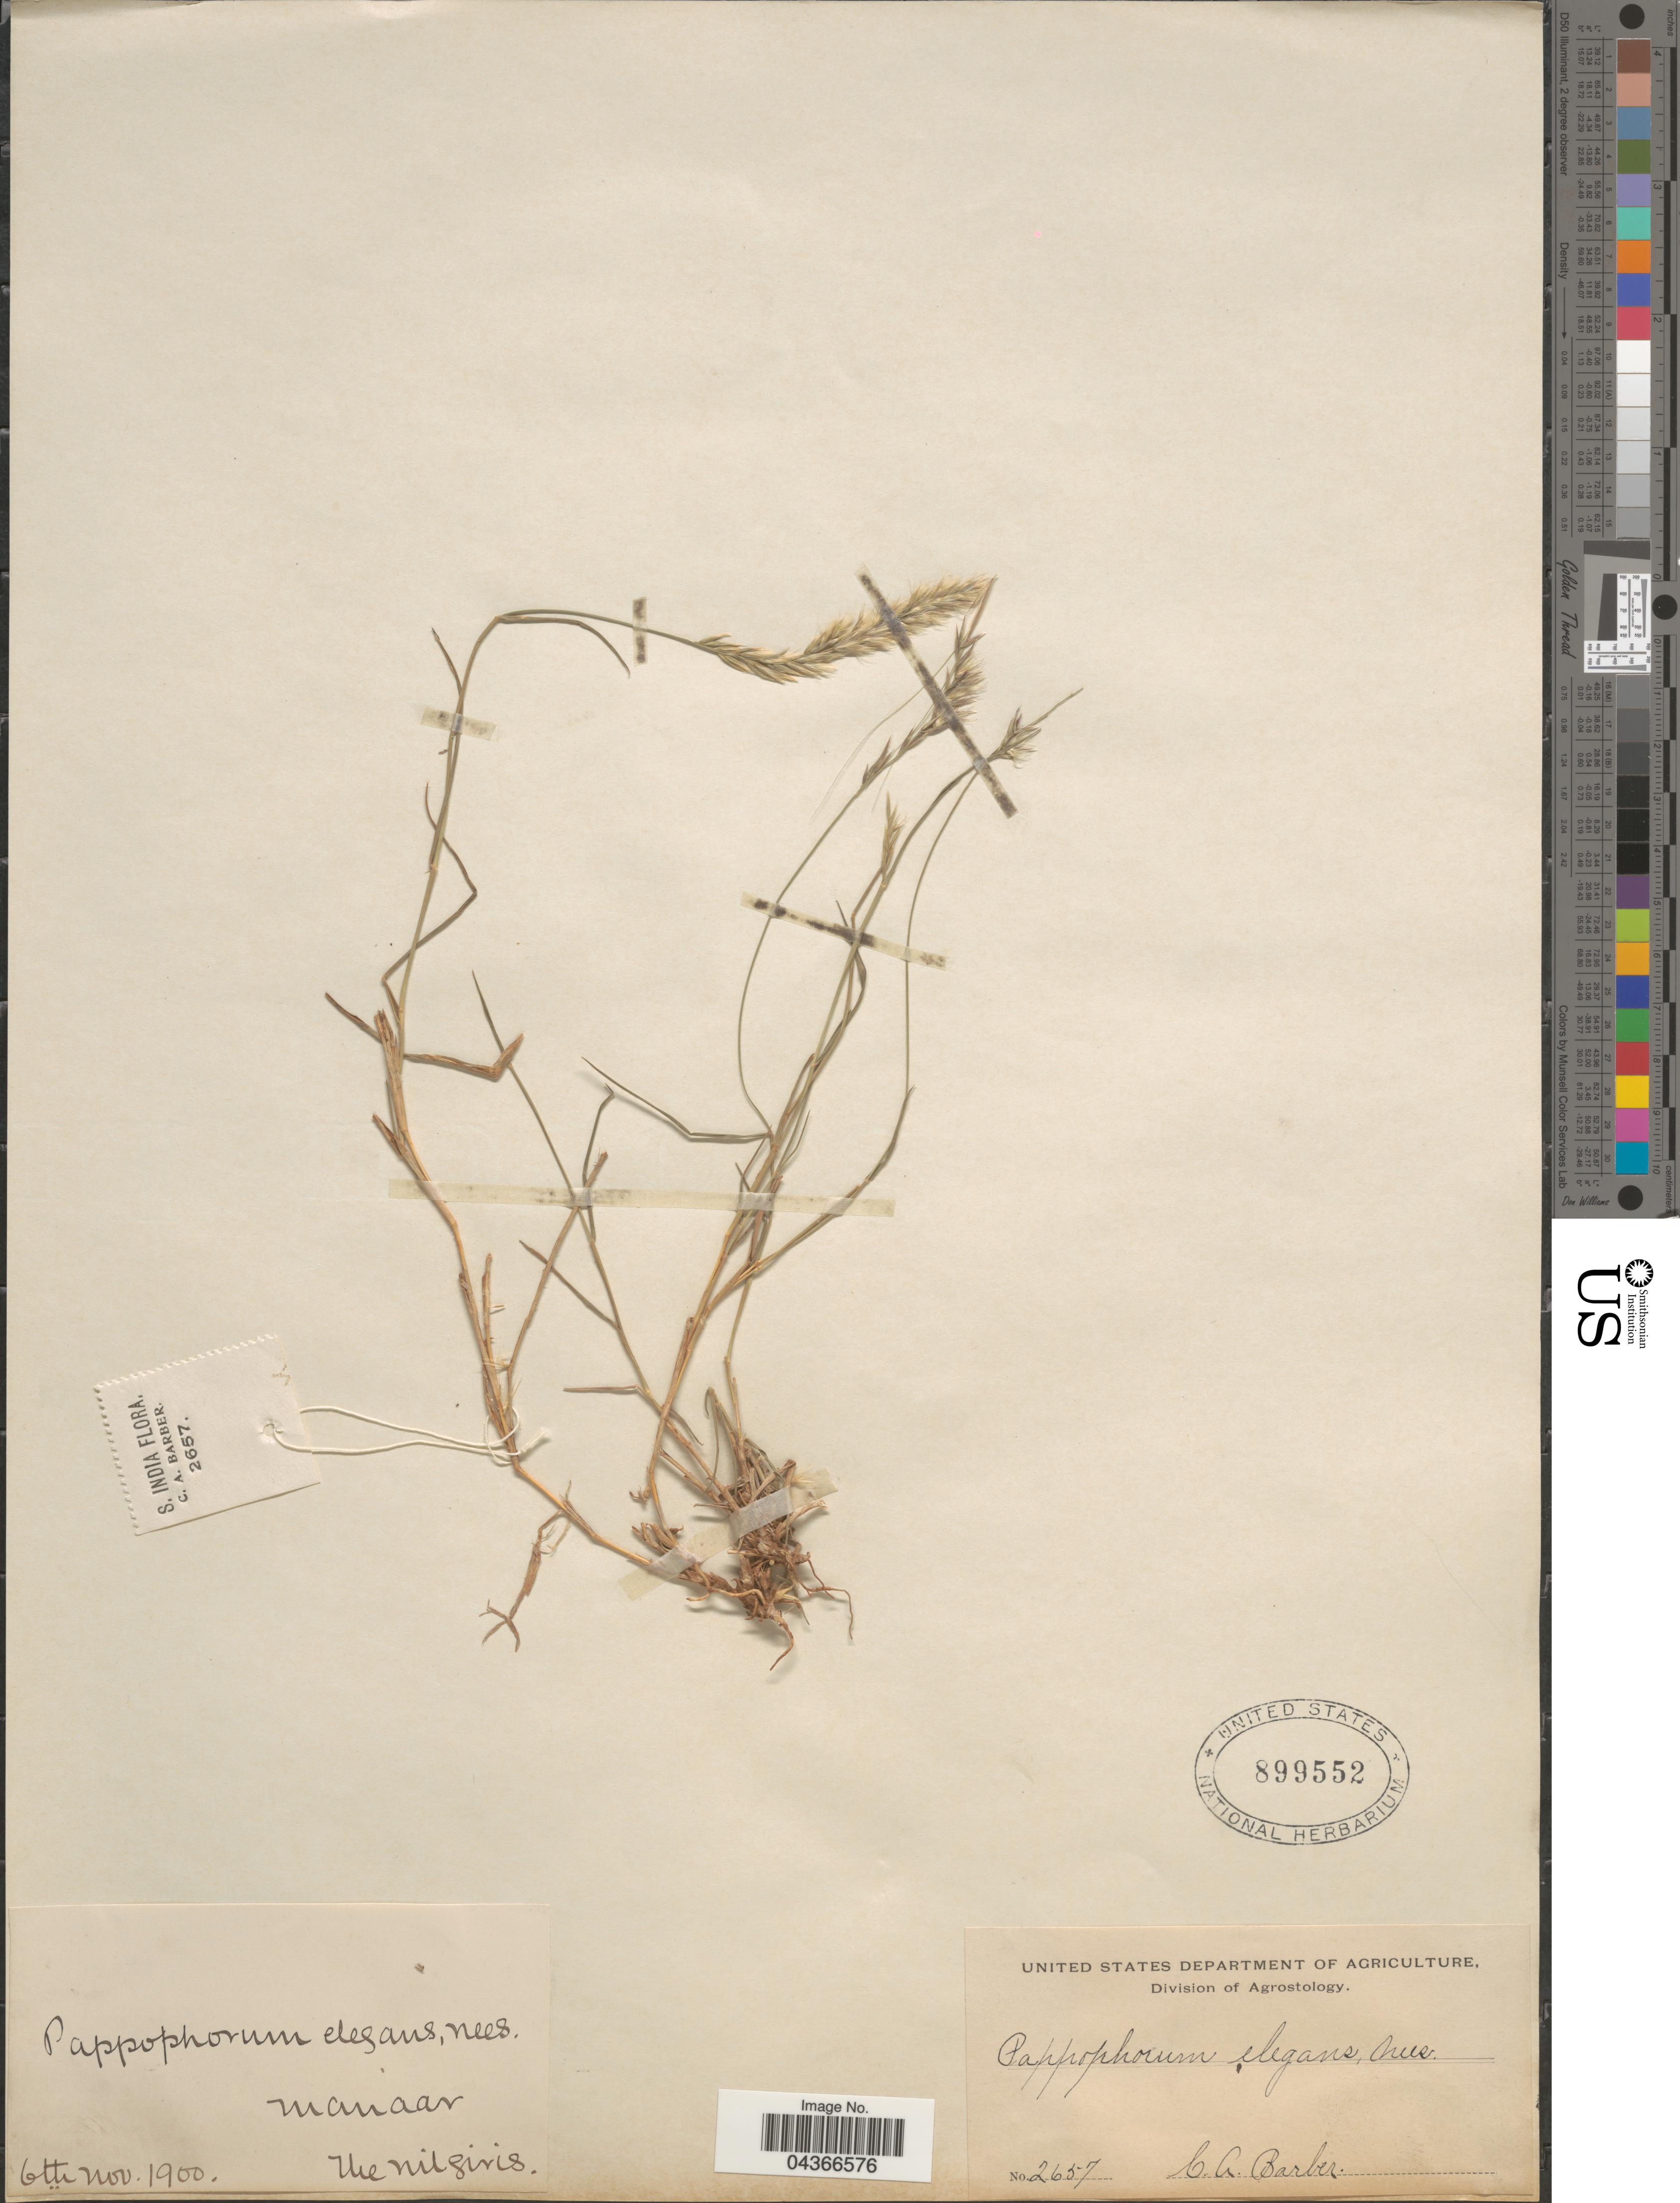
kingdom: Plantae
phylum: Tracheophyta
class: Liliopsida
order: Poales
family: Poaceae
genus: Enneapogon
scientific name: Enneapogon persicus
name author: Boiss.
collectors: C. Barber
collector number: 2657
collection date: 1900-11-06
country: India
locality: Manaar. The Nilgiris. S. India.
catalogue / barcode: US 899552